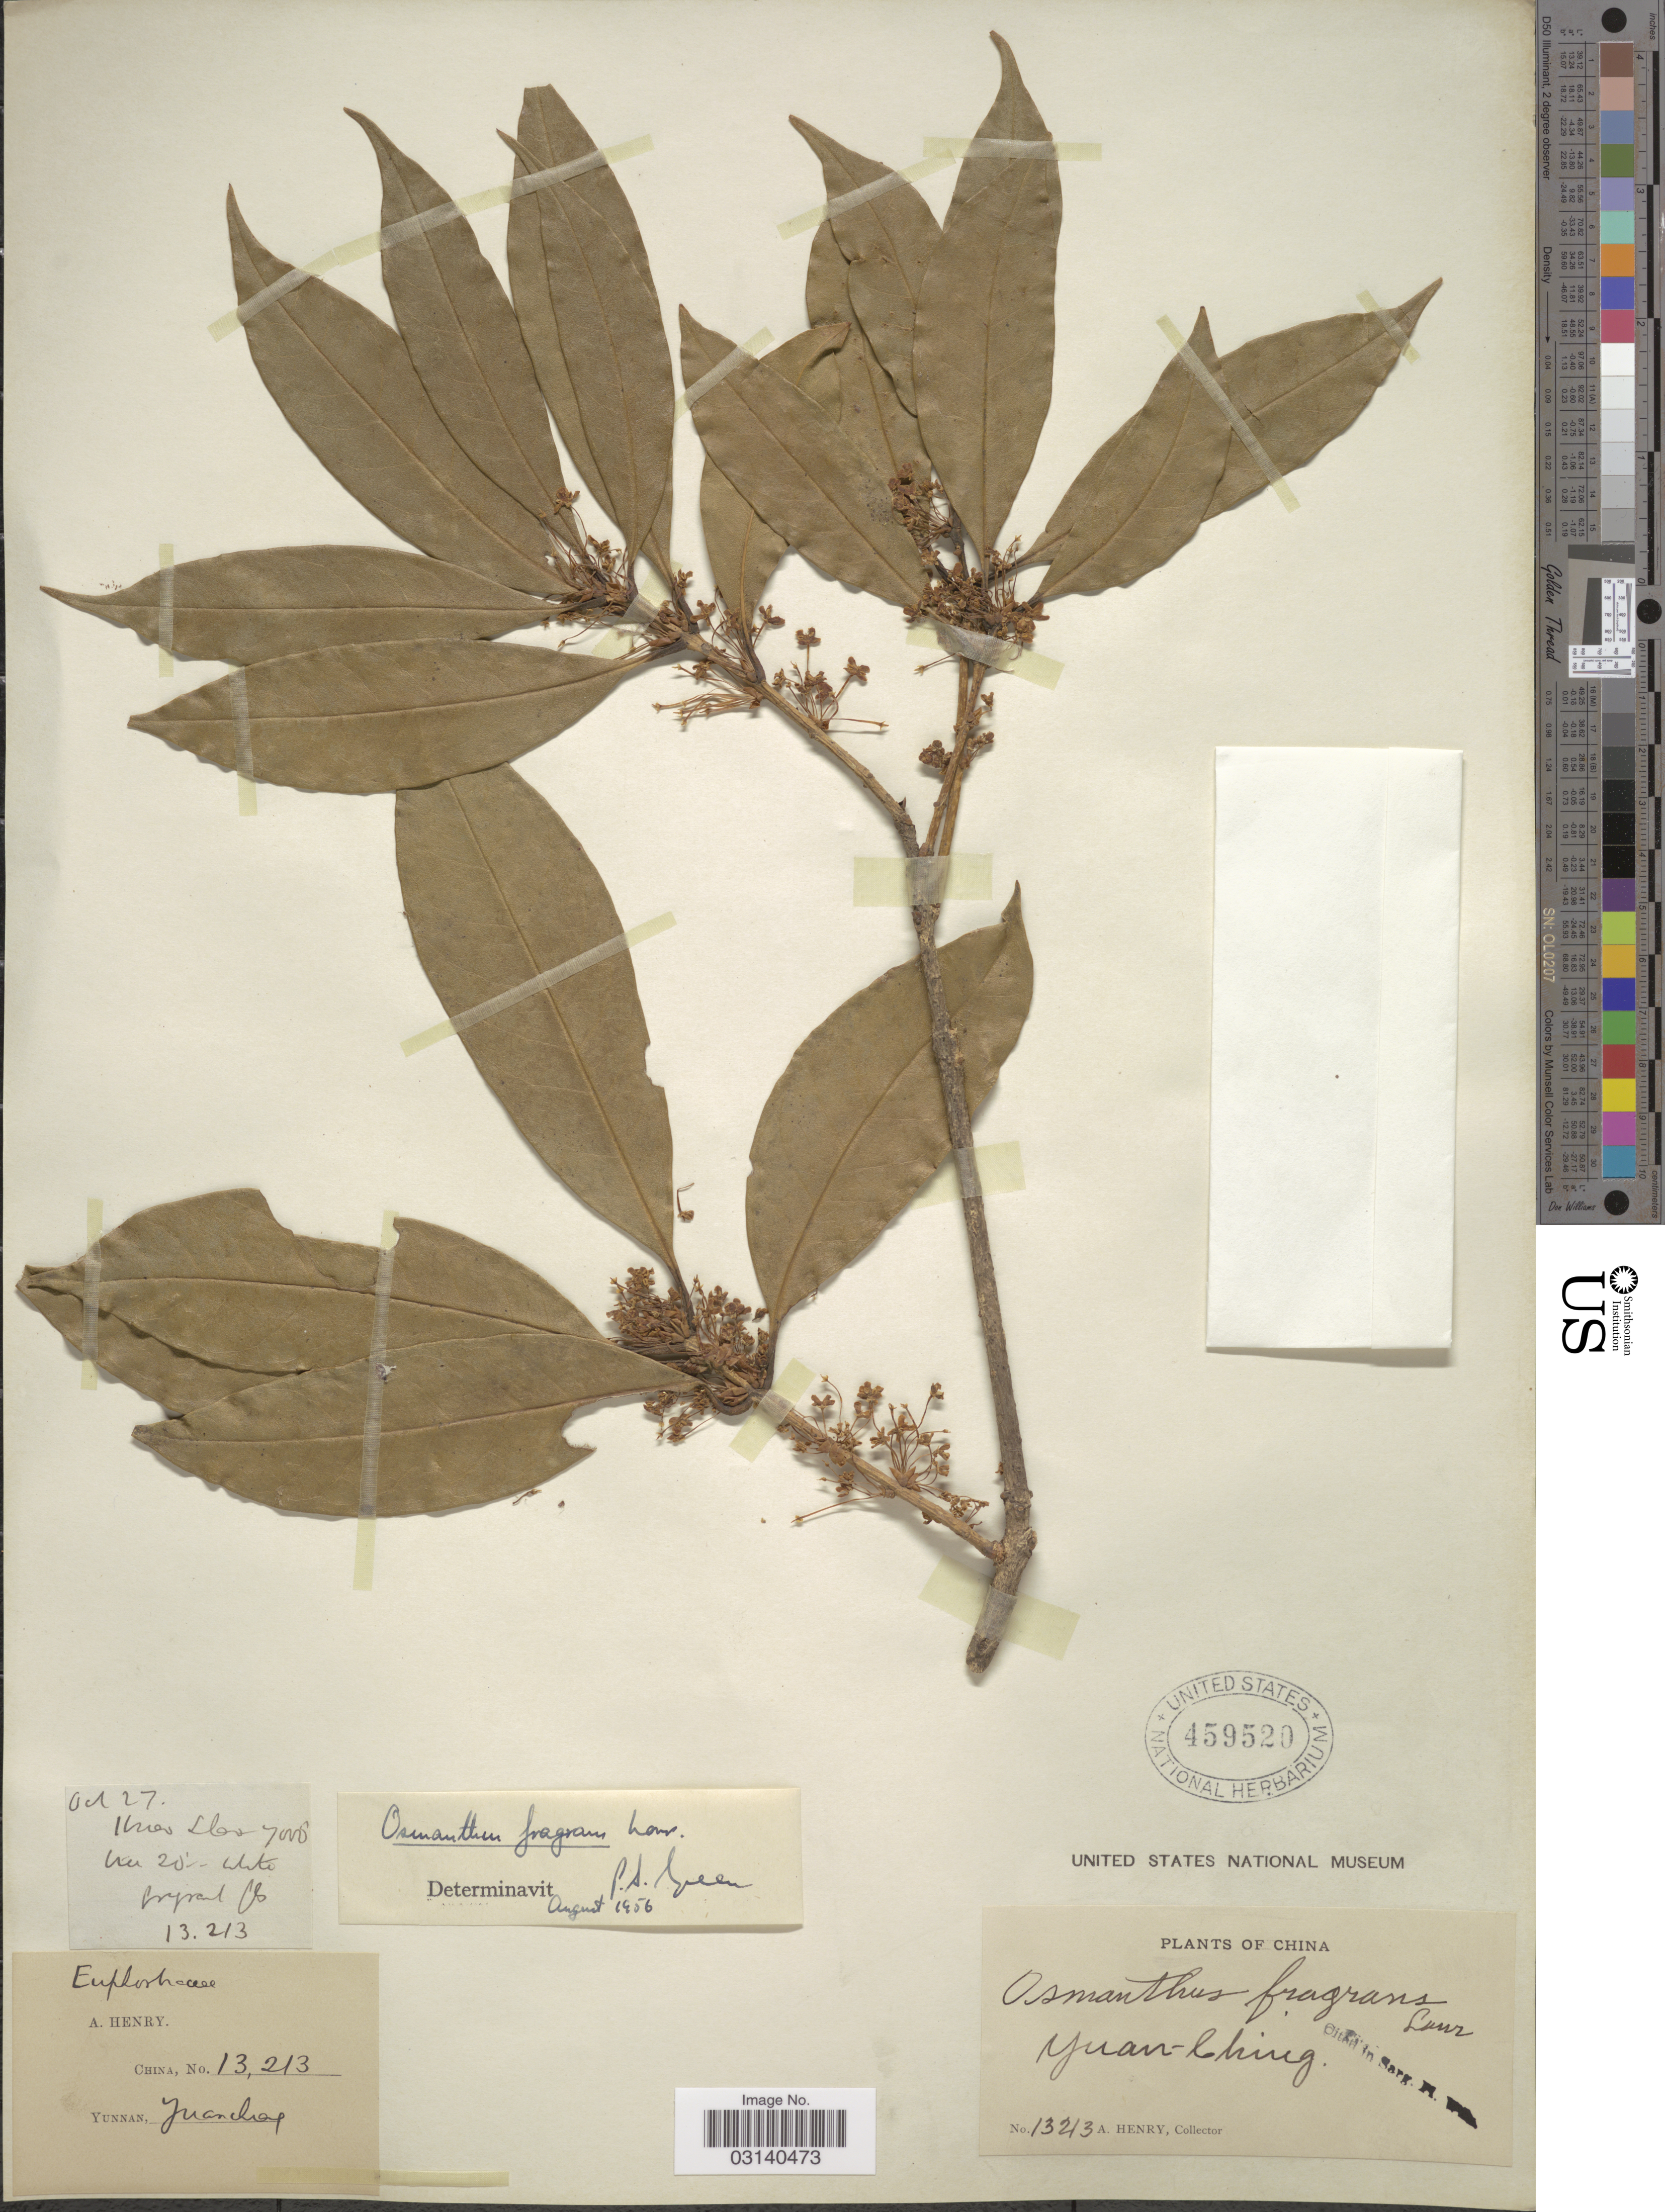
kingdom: Plantae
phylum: Tracheophyta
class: Magnoliopsida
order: Lamiales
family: Oleaceae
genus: Osmanthus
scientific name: Osmanthus fragrans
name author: Lour.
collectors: A. Henry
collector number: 13213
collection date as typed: Transcribed d/m/y: /10/27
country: China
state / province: Yunnan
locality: Yuan-Ching, Hsiao Dao.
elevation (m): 2134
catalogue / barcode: US 459520